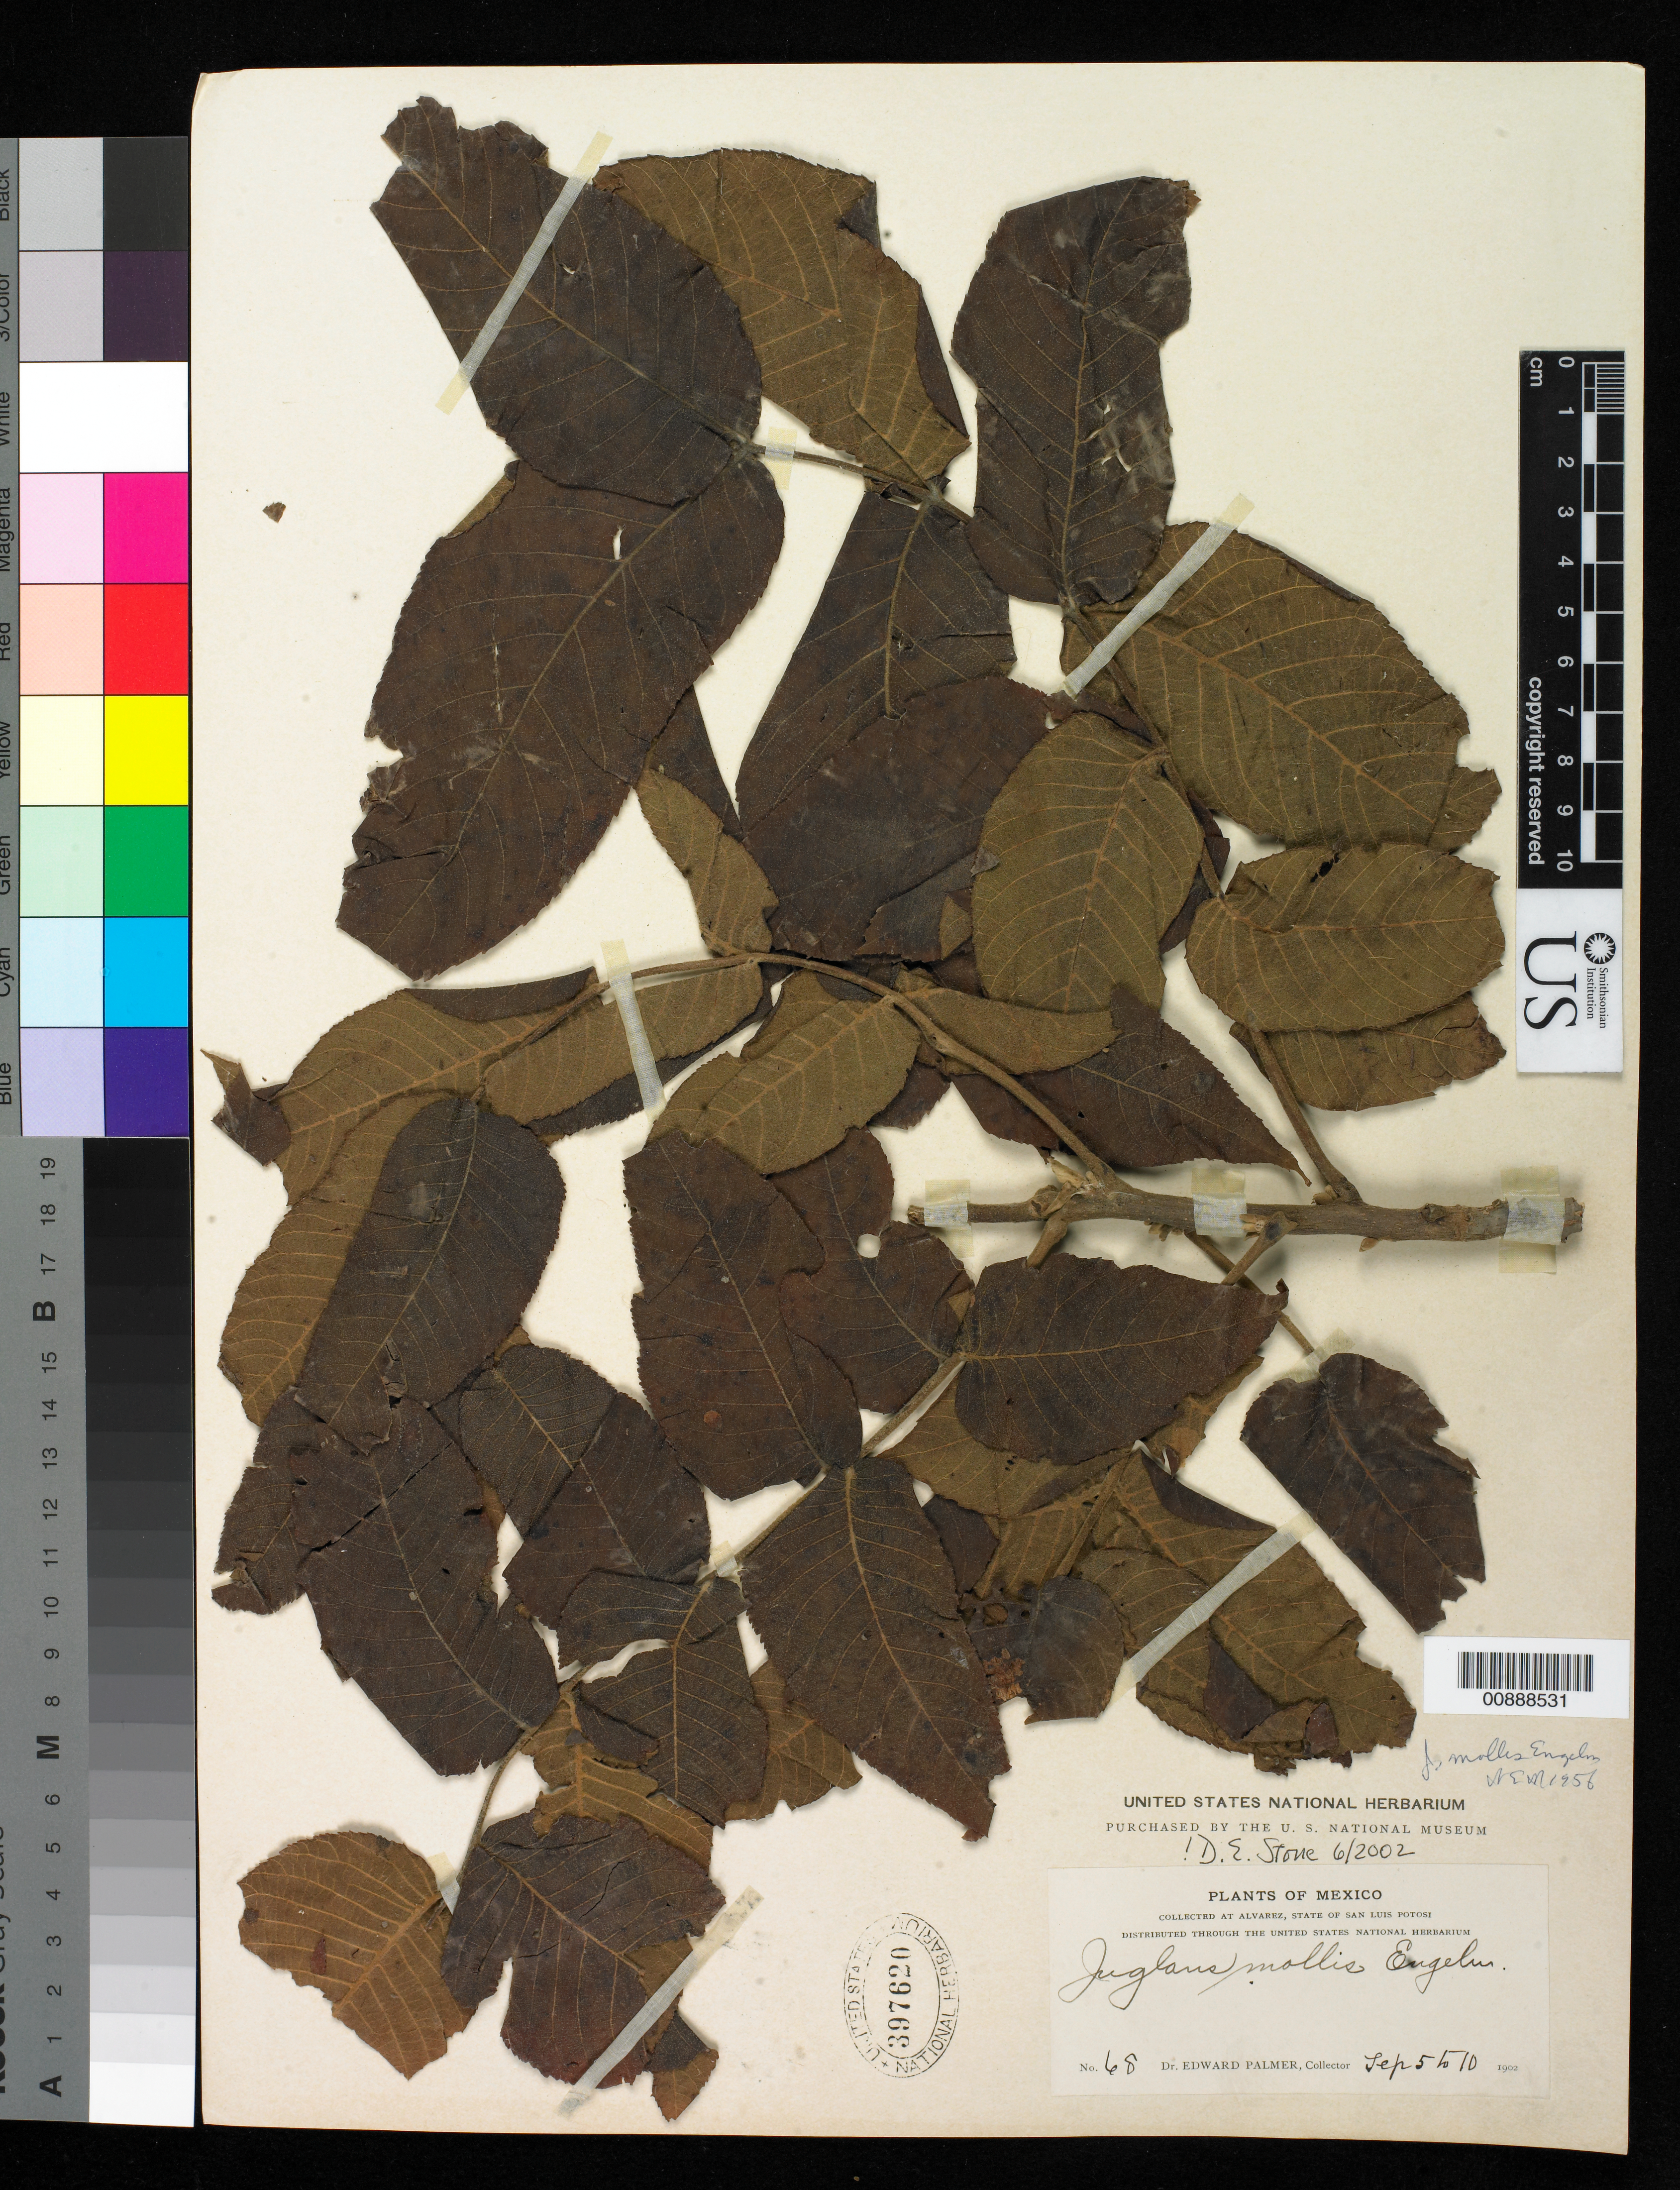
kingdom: Plantae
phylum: Tracheophyta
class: Magnoliopsida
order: Fagales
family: Juglandaceae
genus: Juglans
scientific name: Juglans mollis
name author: Engelm. ex Hemsl.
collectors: E. Palmer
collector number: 68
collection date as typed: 05 Sep 1902 to 10 Sep 1902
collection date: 1902-09-05/1902-09-10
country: Mexico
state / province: San Luis Potosí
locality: Alvarez, San Luis Potosí.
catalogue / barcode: US 397620